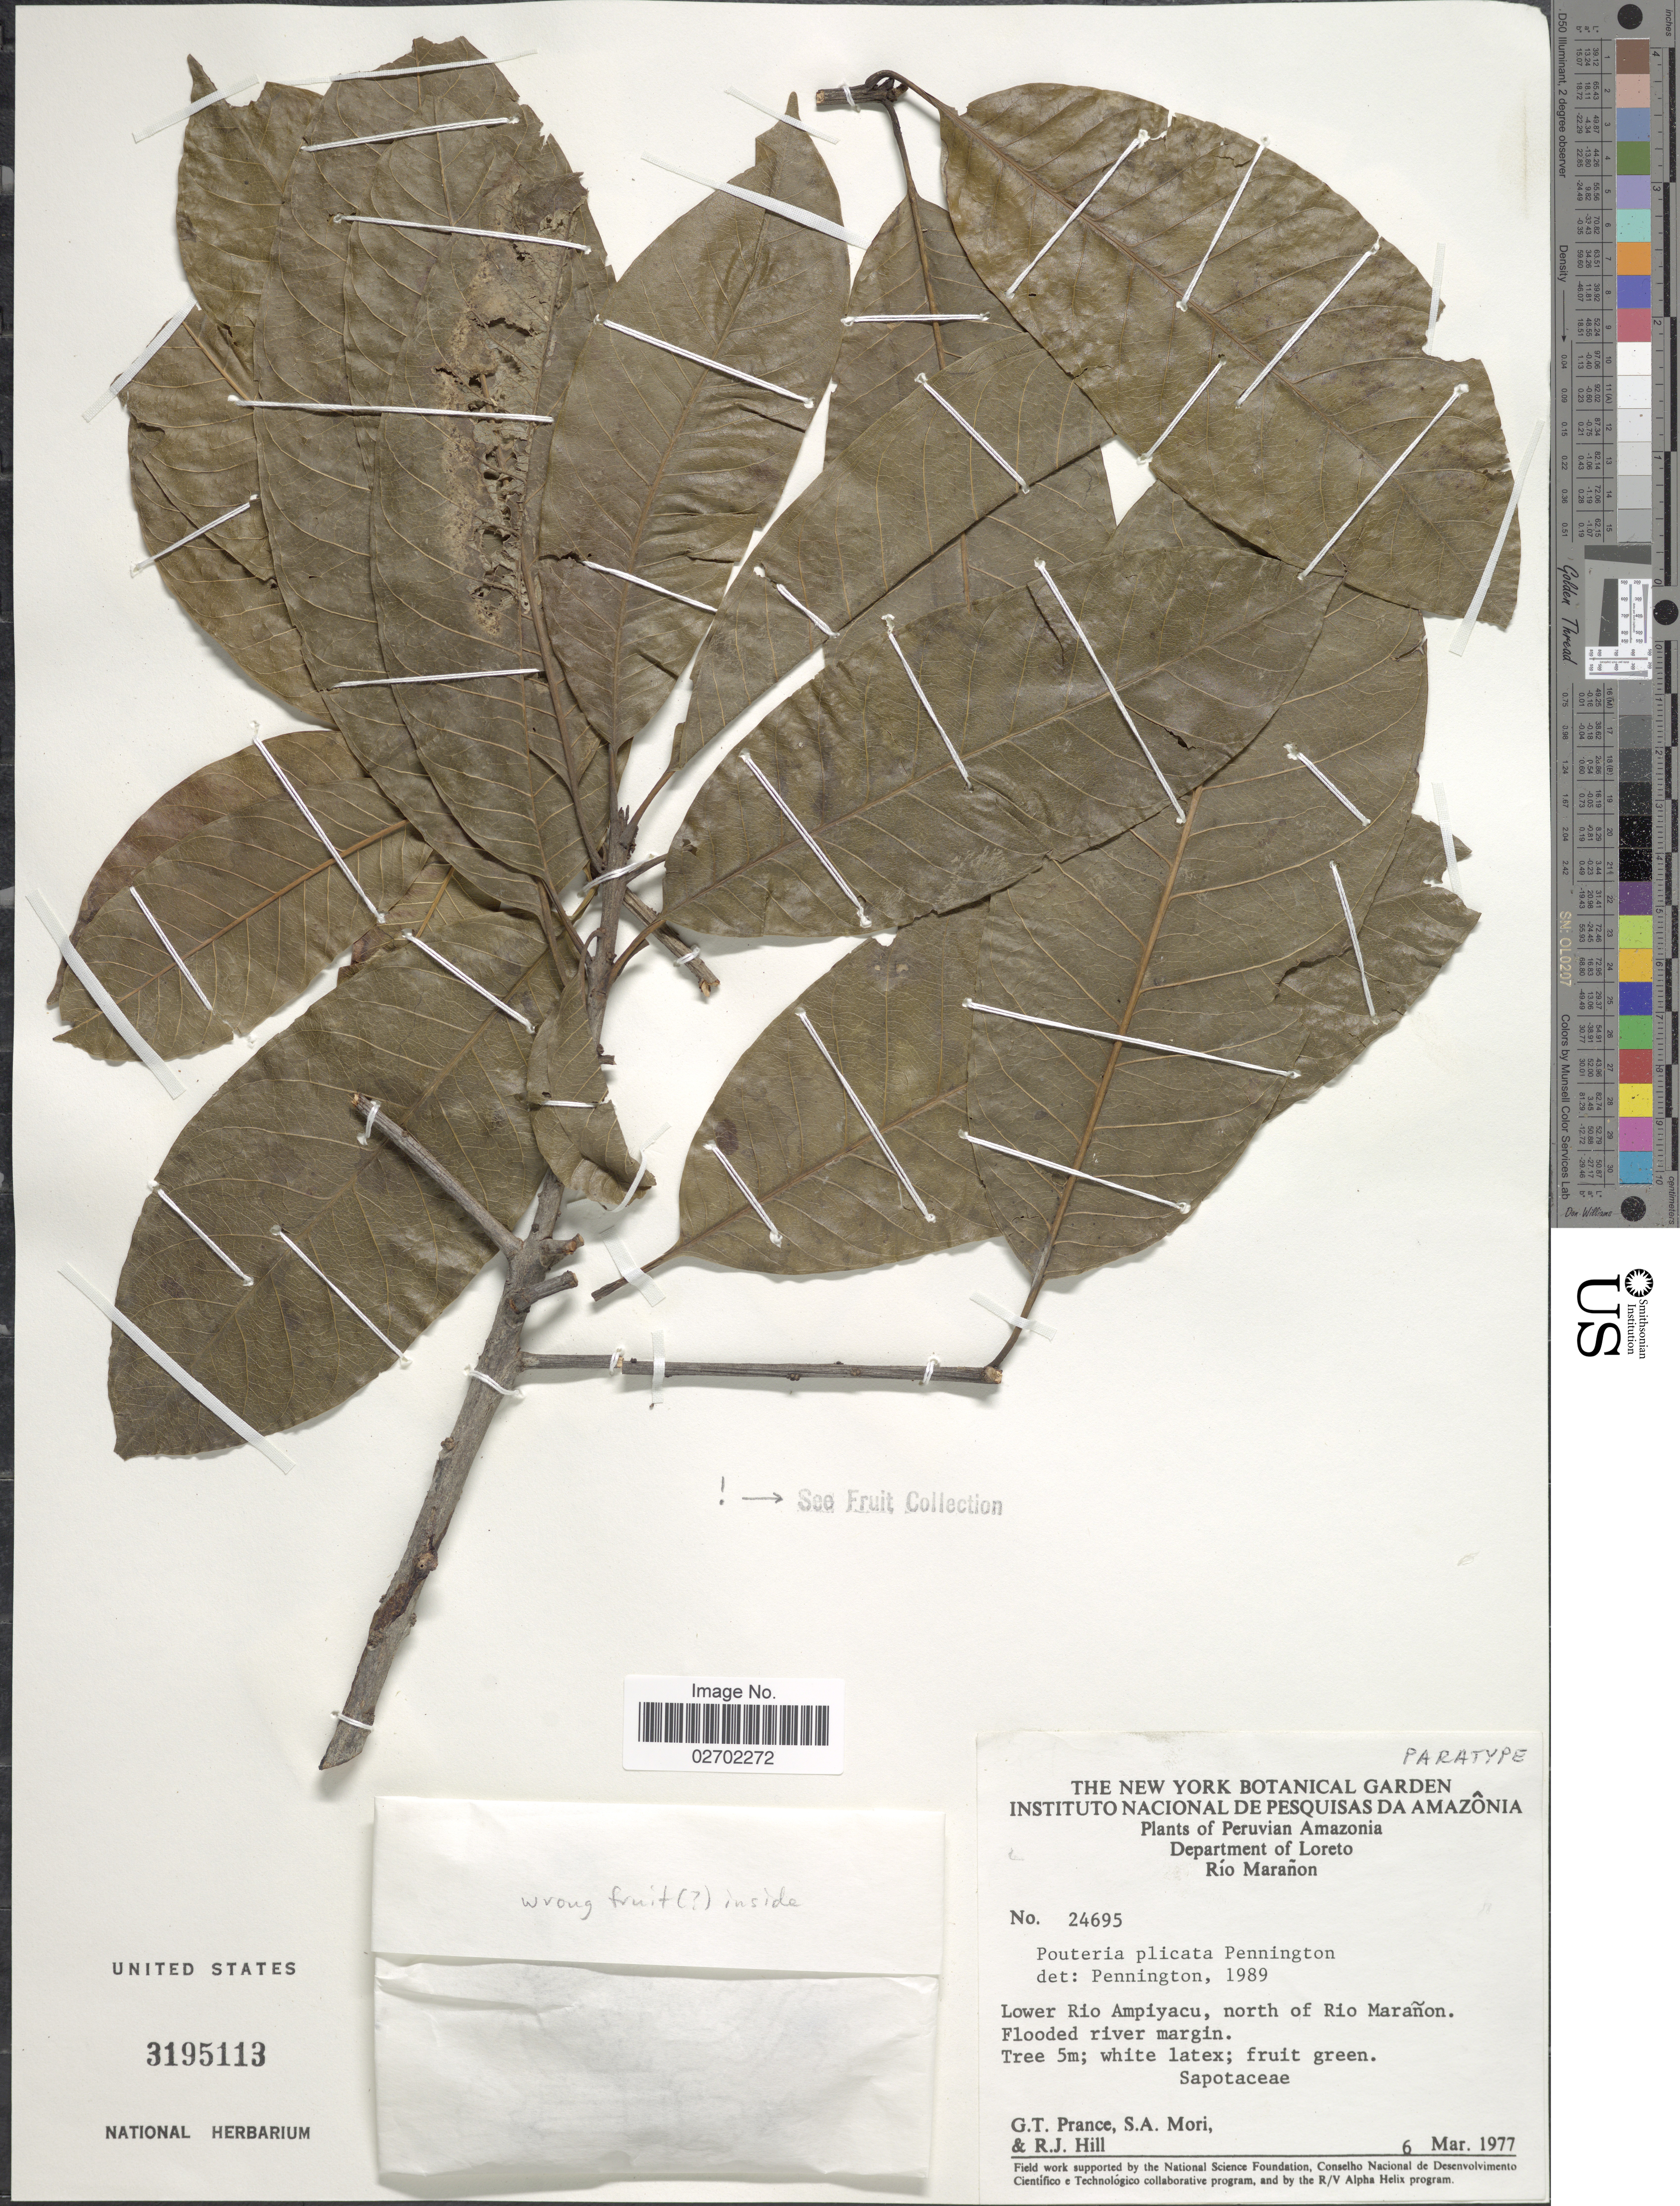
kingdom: Plantae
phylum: Tracheophyta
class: Magnoliopsida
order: Ericales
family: Sapotaceae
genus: Pouteria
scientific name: Pouteria plicata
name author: T.D. Penn.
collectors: G. T. Prance, S. Mori & R. J. Hill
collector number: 24695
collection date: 1977-03-06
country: Peru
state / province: Loreto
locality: Peruvian Amazonia, Río Marañon, Lower Rio Ampiyacu, north of Rio Marañon. Flooded river margin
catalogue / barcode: US 3195113